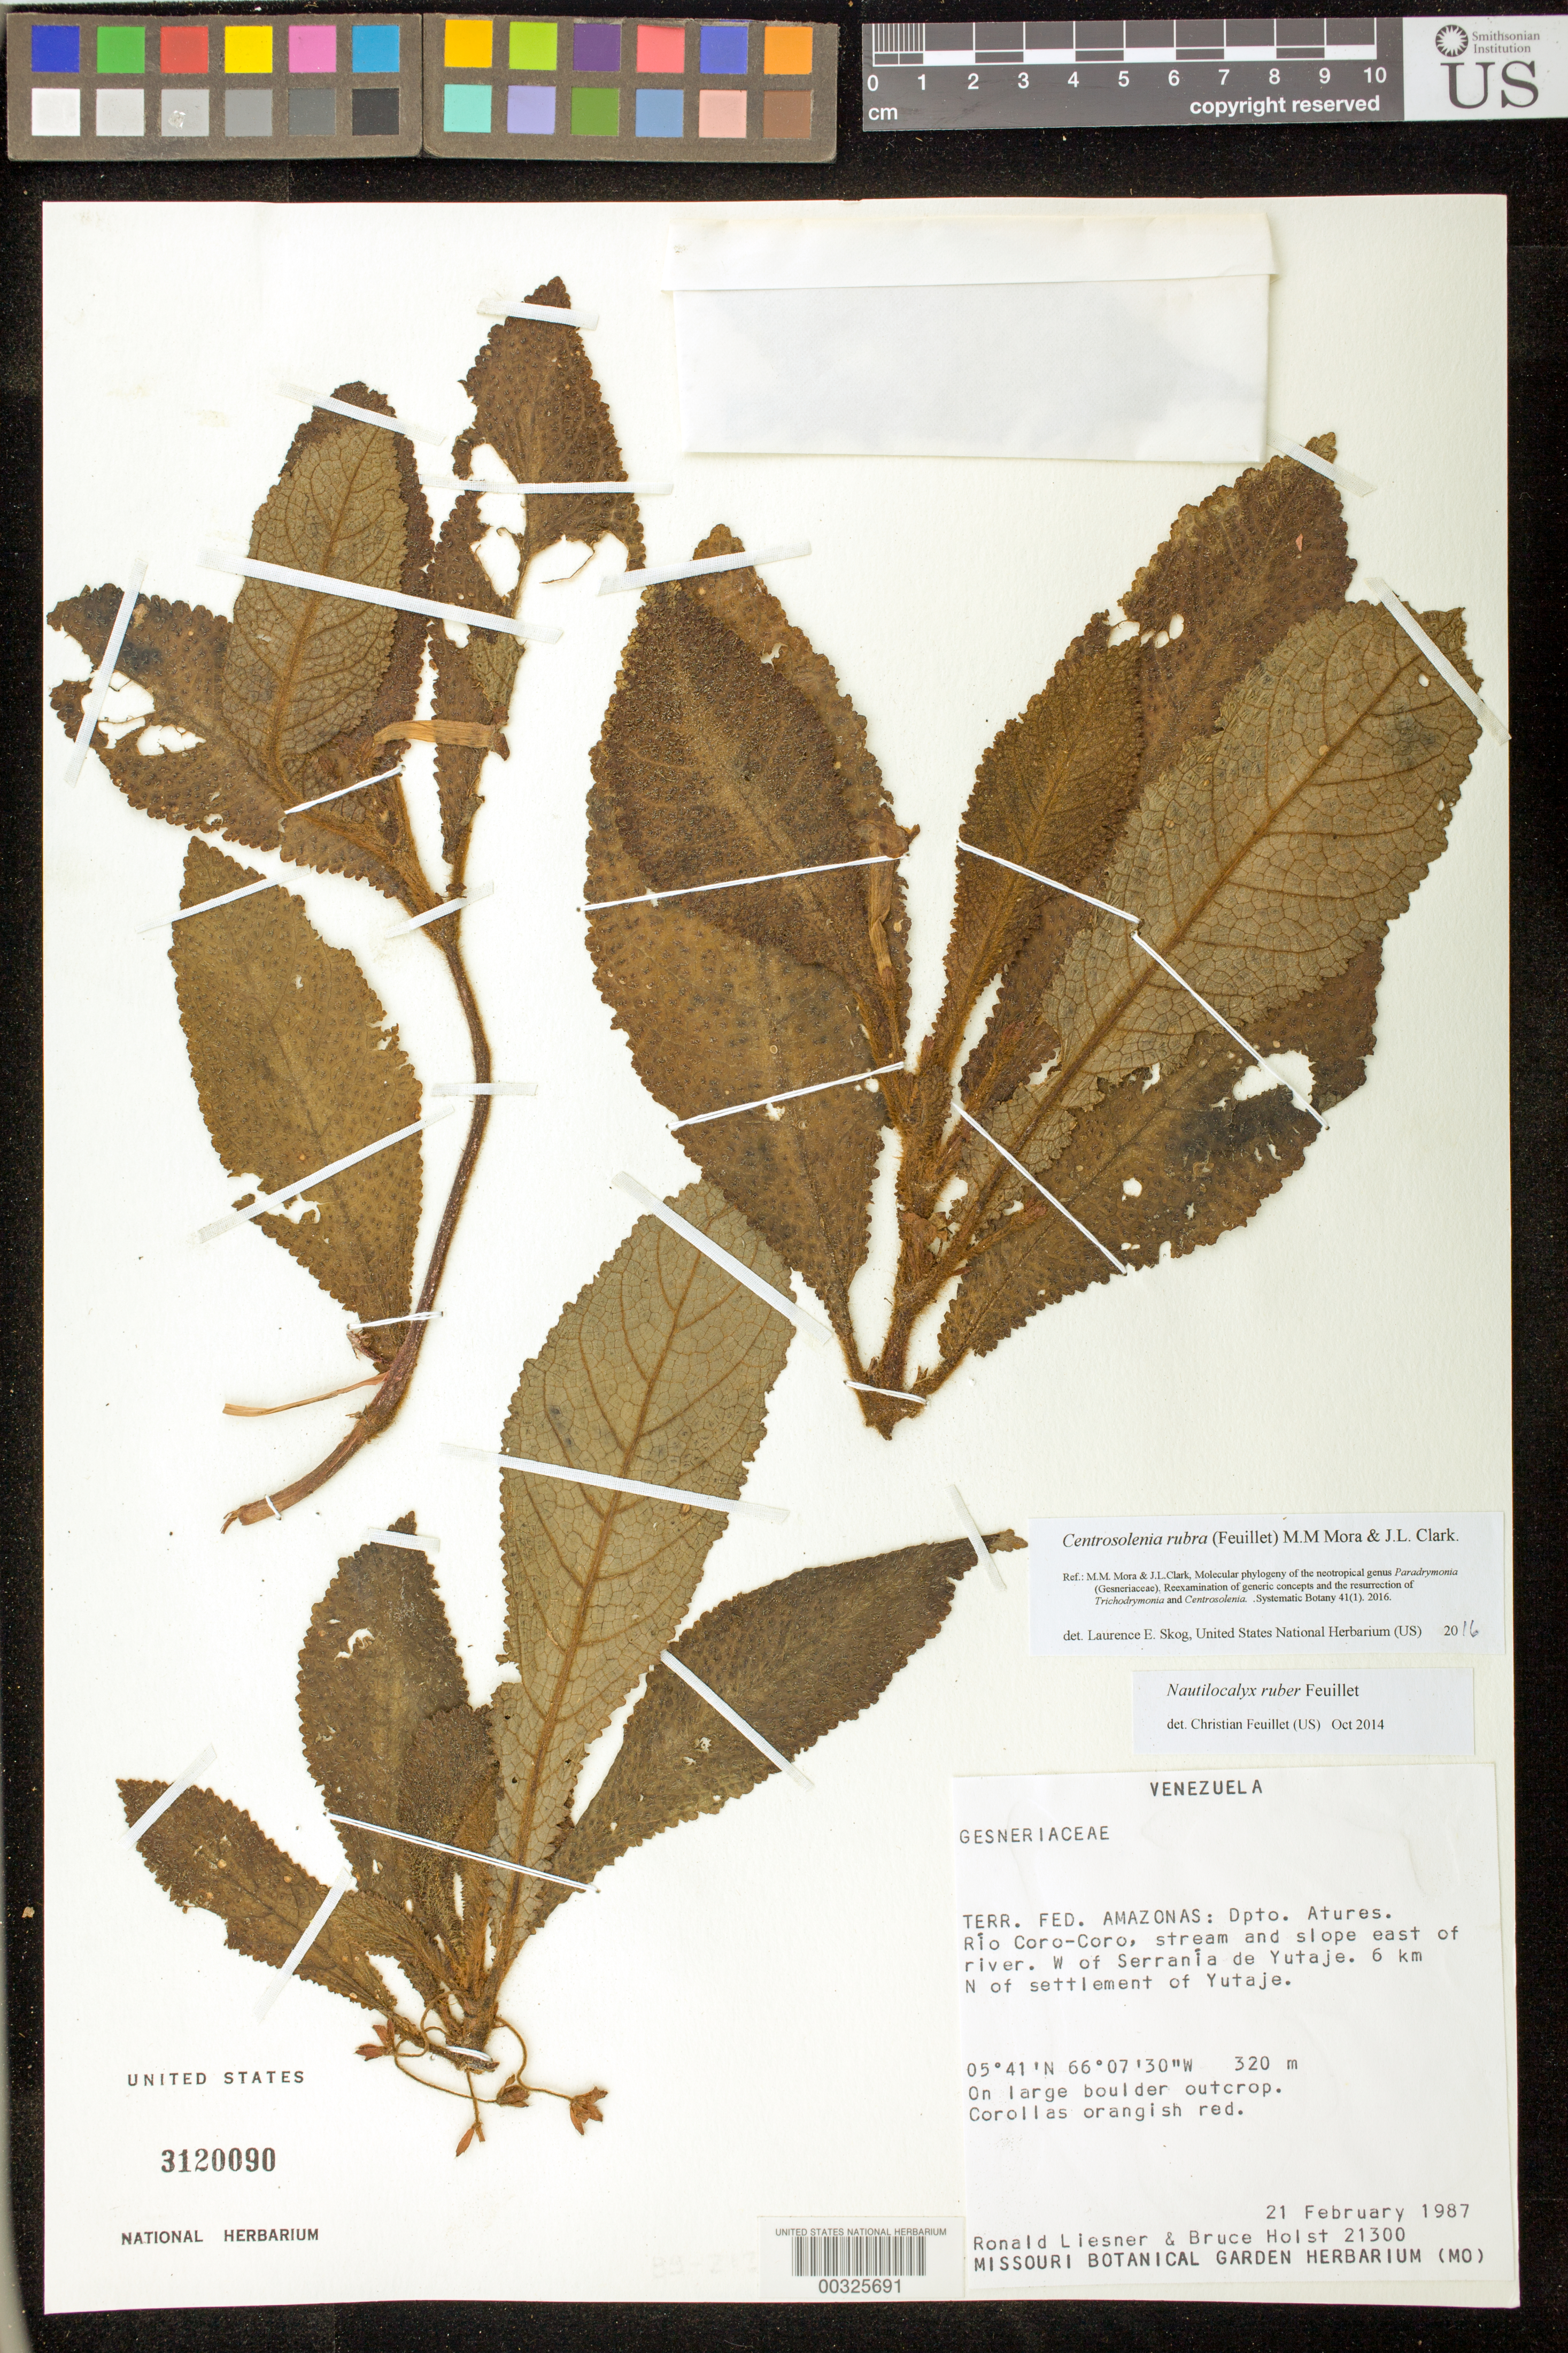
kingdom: Plantae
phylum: Tracheophyta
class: Magnoliopsida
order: Lamiales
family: Gesneriaceae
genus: Centrosolenia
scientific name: Centrosolenia rubra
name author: (Feuillet) M.M. Mora & J.L. Clark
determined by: Skog, Laurence E.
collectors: R. L. Liesner & B. Holst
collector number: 21300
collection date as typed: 21 Feb 1987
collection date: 1987-02-21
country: Venezuela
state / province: Amazonas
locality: Atures Dept., Rio Coro-Coro, stream and slope E of river, W of Serrania de Yutaje, 6 km N of settlement of Yutaje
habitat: On large boulder outcrop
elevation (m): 320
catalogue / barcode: US 3120090